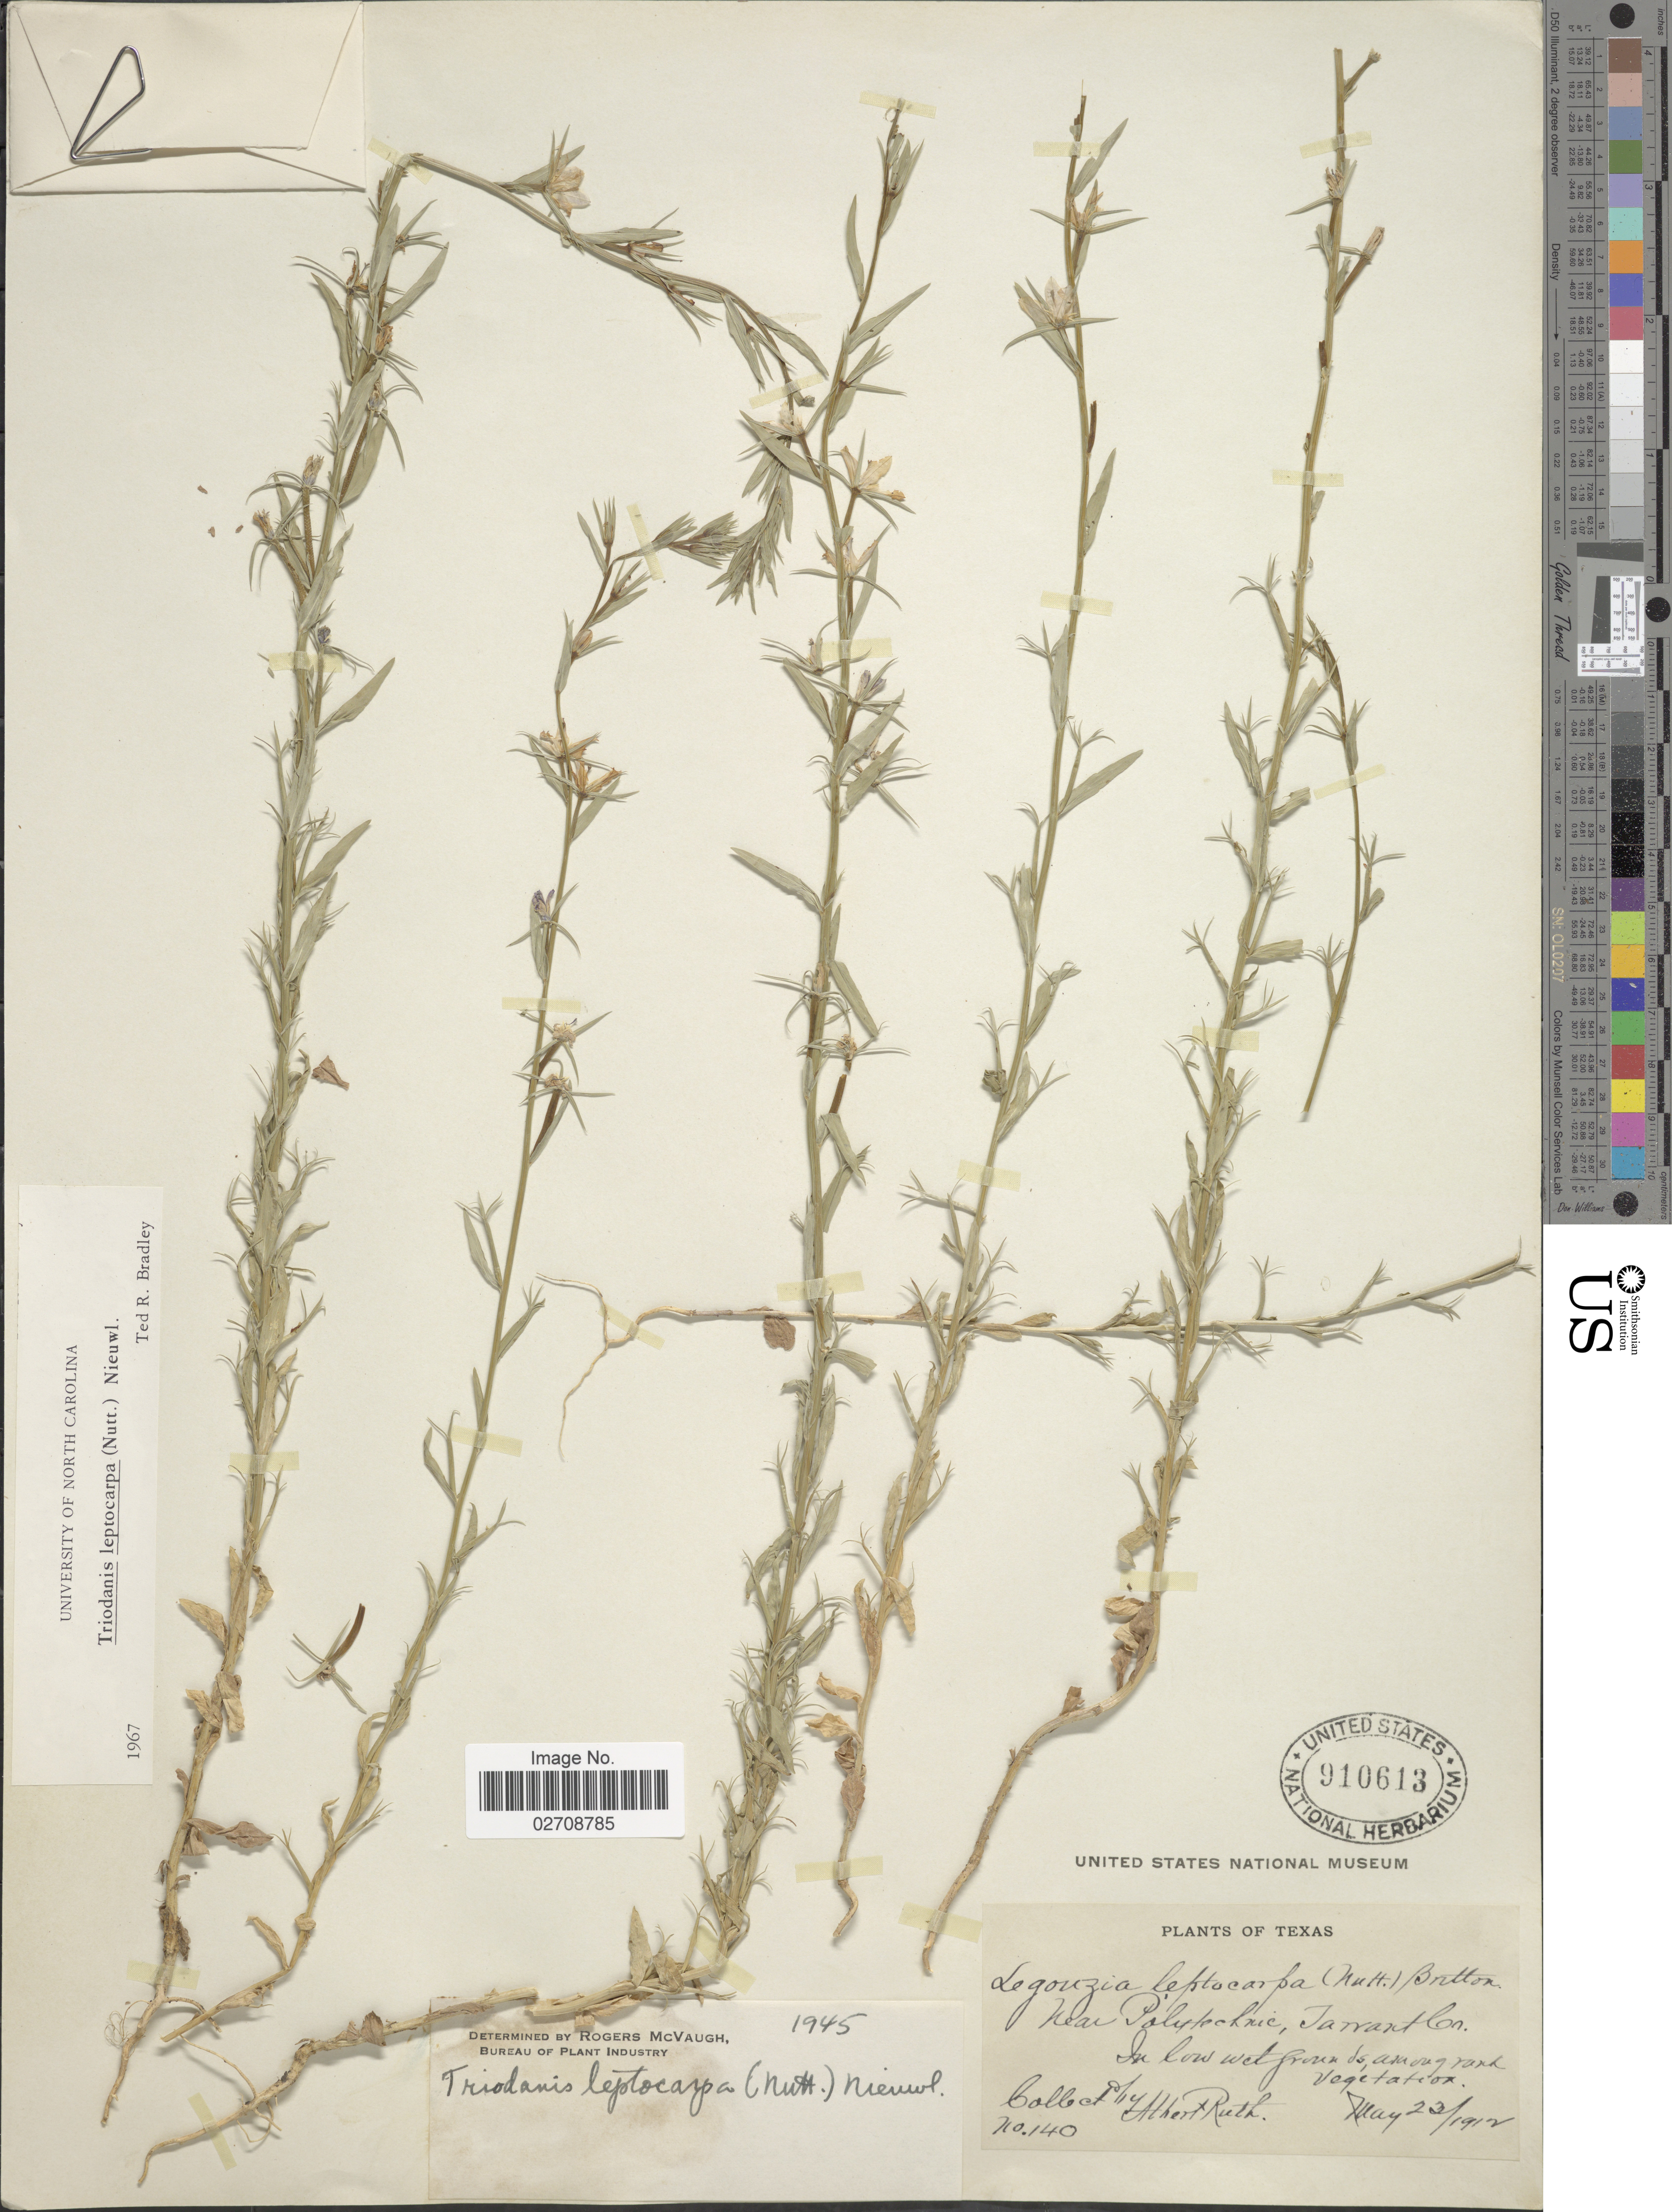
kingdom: Plantae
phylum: Tracheophyta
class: Magnoliopsida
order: Asterales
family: Campanulaceae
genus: Triodanis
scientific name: Triodanis leptocarpa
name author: Nieuwl.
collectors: A. Ruth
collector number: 140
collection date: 1912-05-23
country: United States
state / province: Texas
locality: Near Polytechnic, Tarrant Co.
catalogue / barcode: US 910613